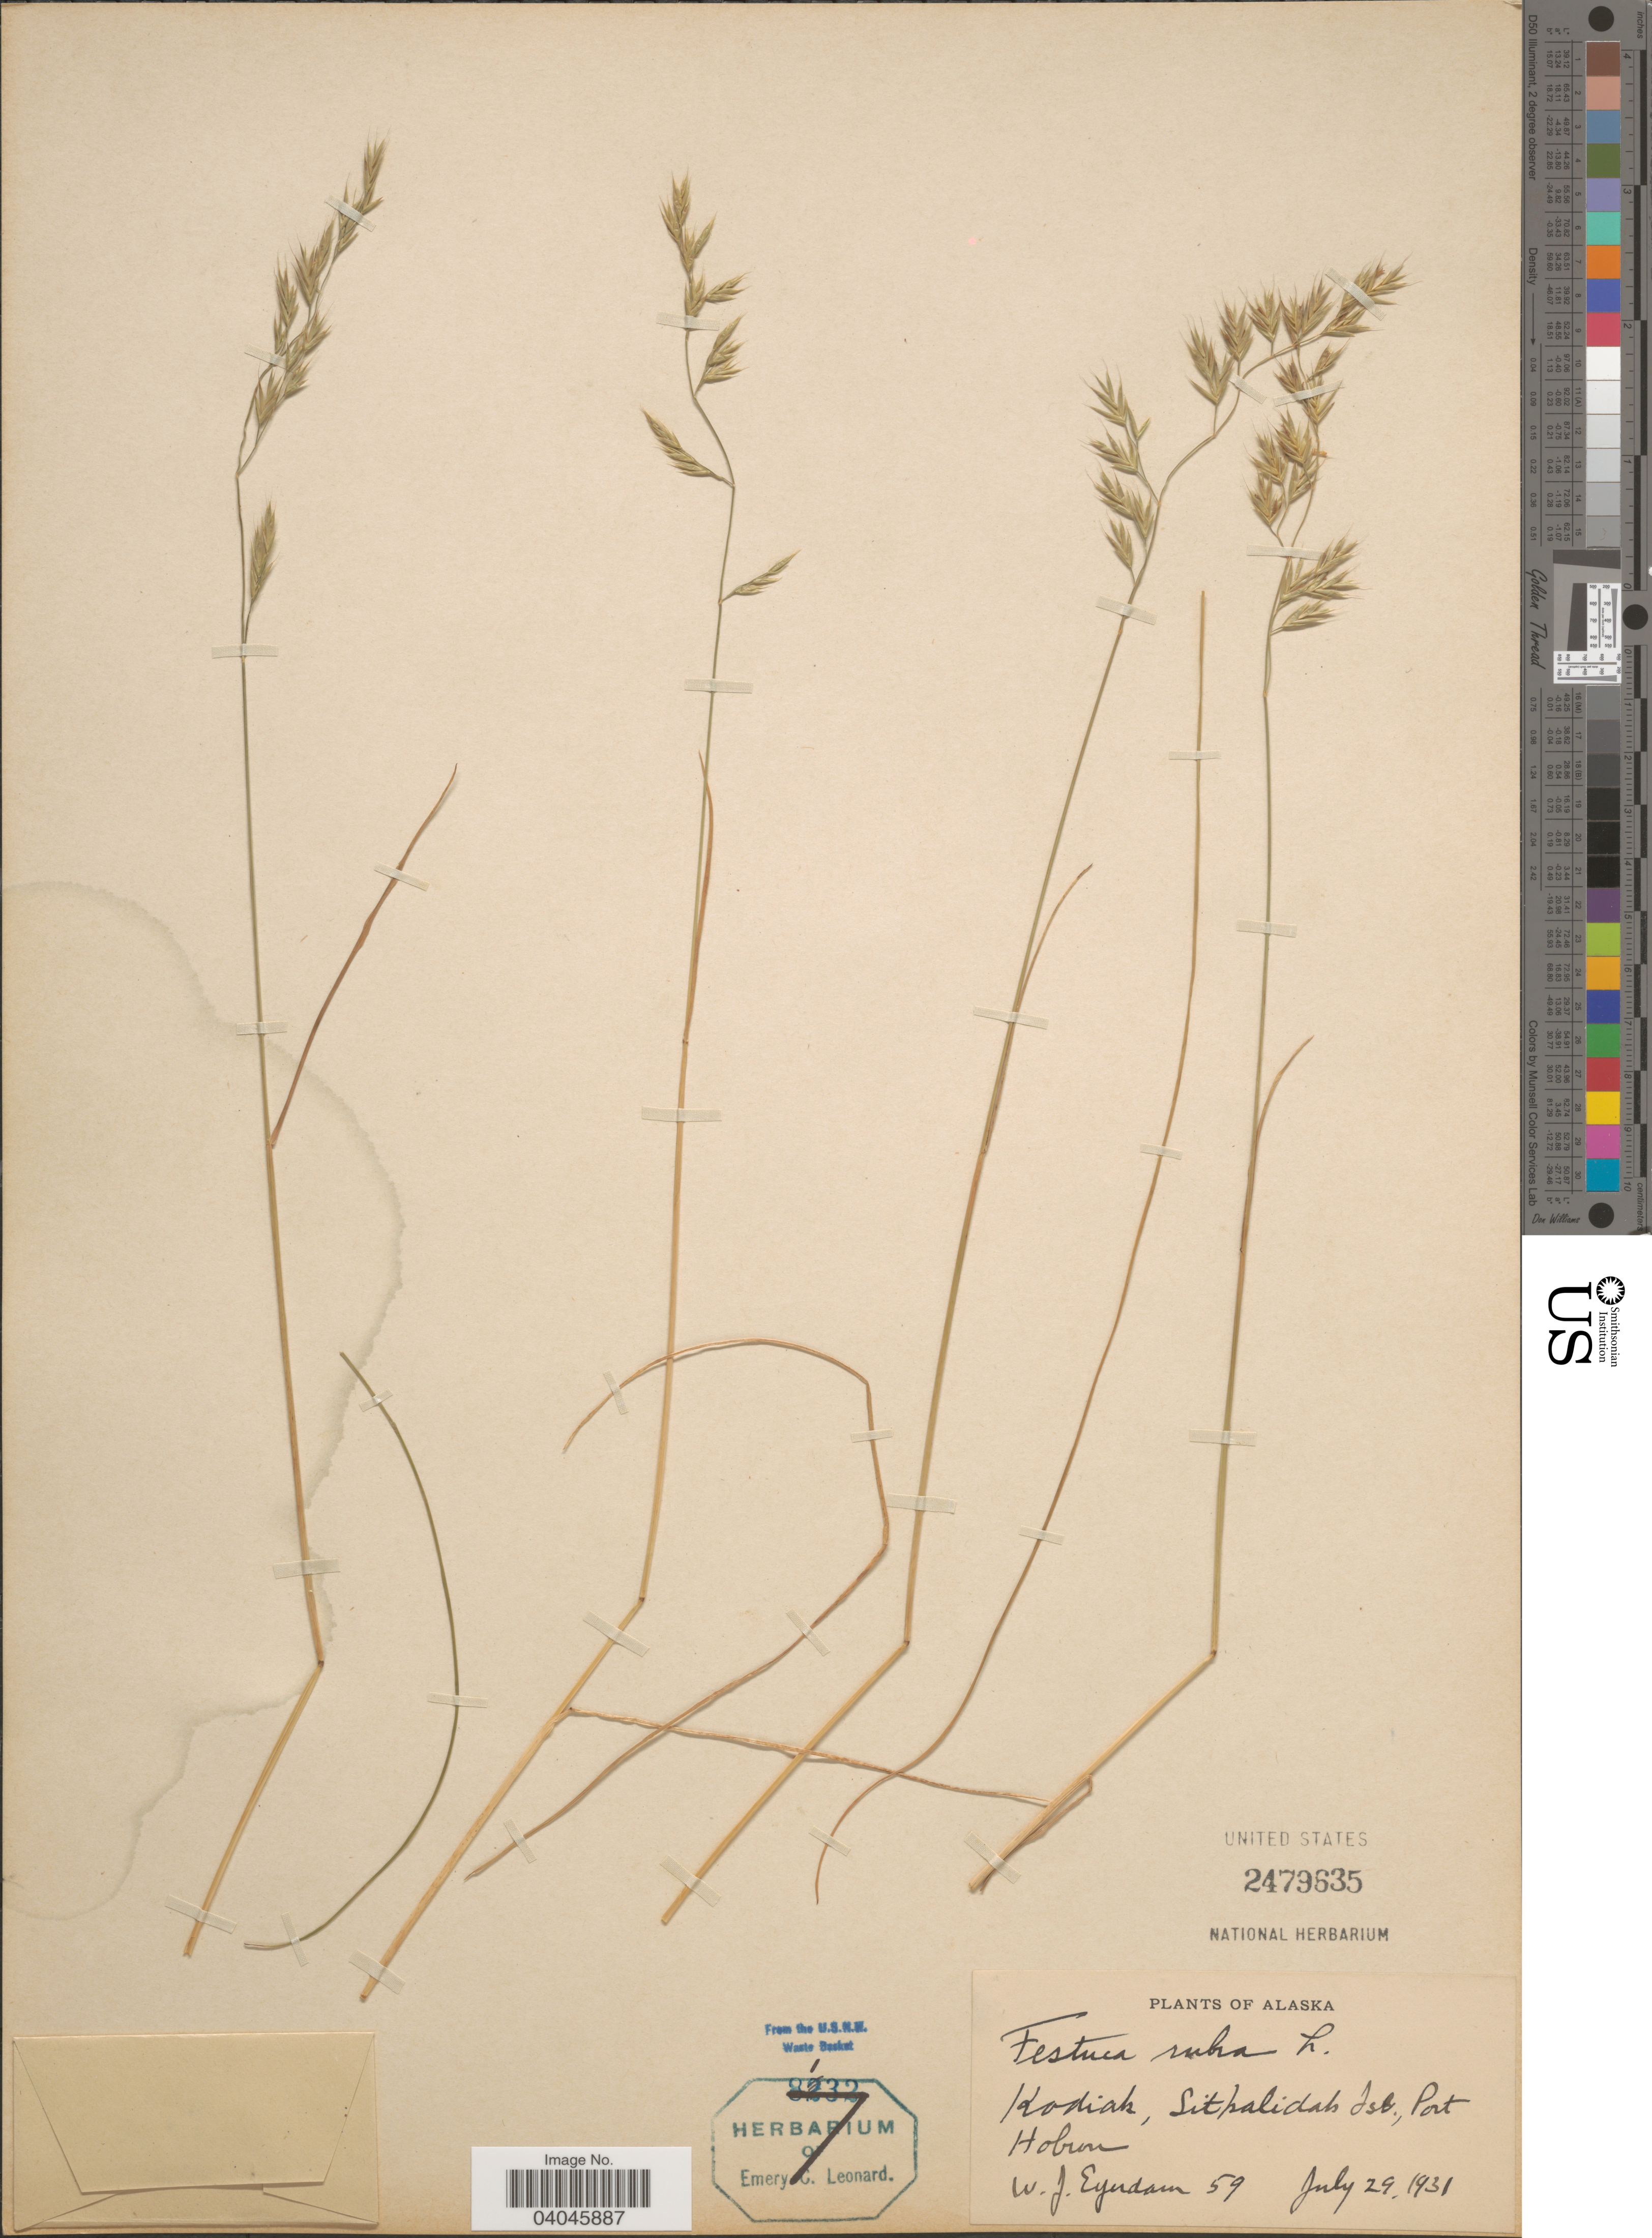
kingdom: Plantae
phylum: Tracheophyta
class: Liliopsida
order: Poales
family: Poaceae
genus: Festuca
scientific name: Festuca rubra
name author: L.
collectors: W. J. Eyerdam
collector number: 59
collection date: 1931-07-29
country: United States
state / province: Alaska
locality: Kodiak, Sitkalidah Isl., Port Hobron.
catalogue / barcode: US 2479635